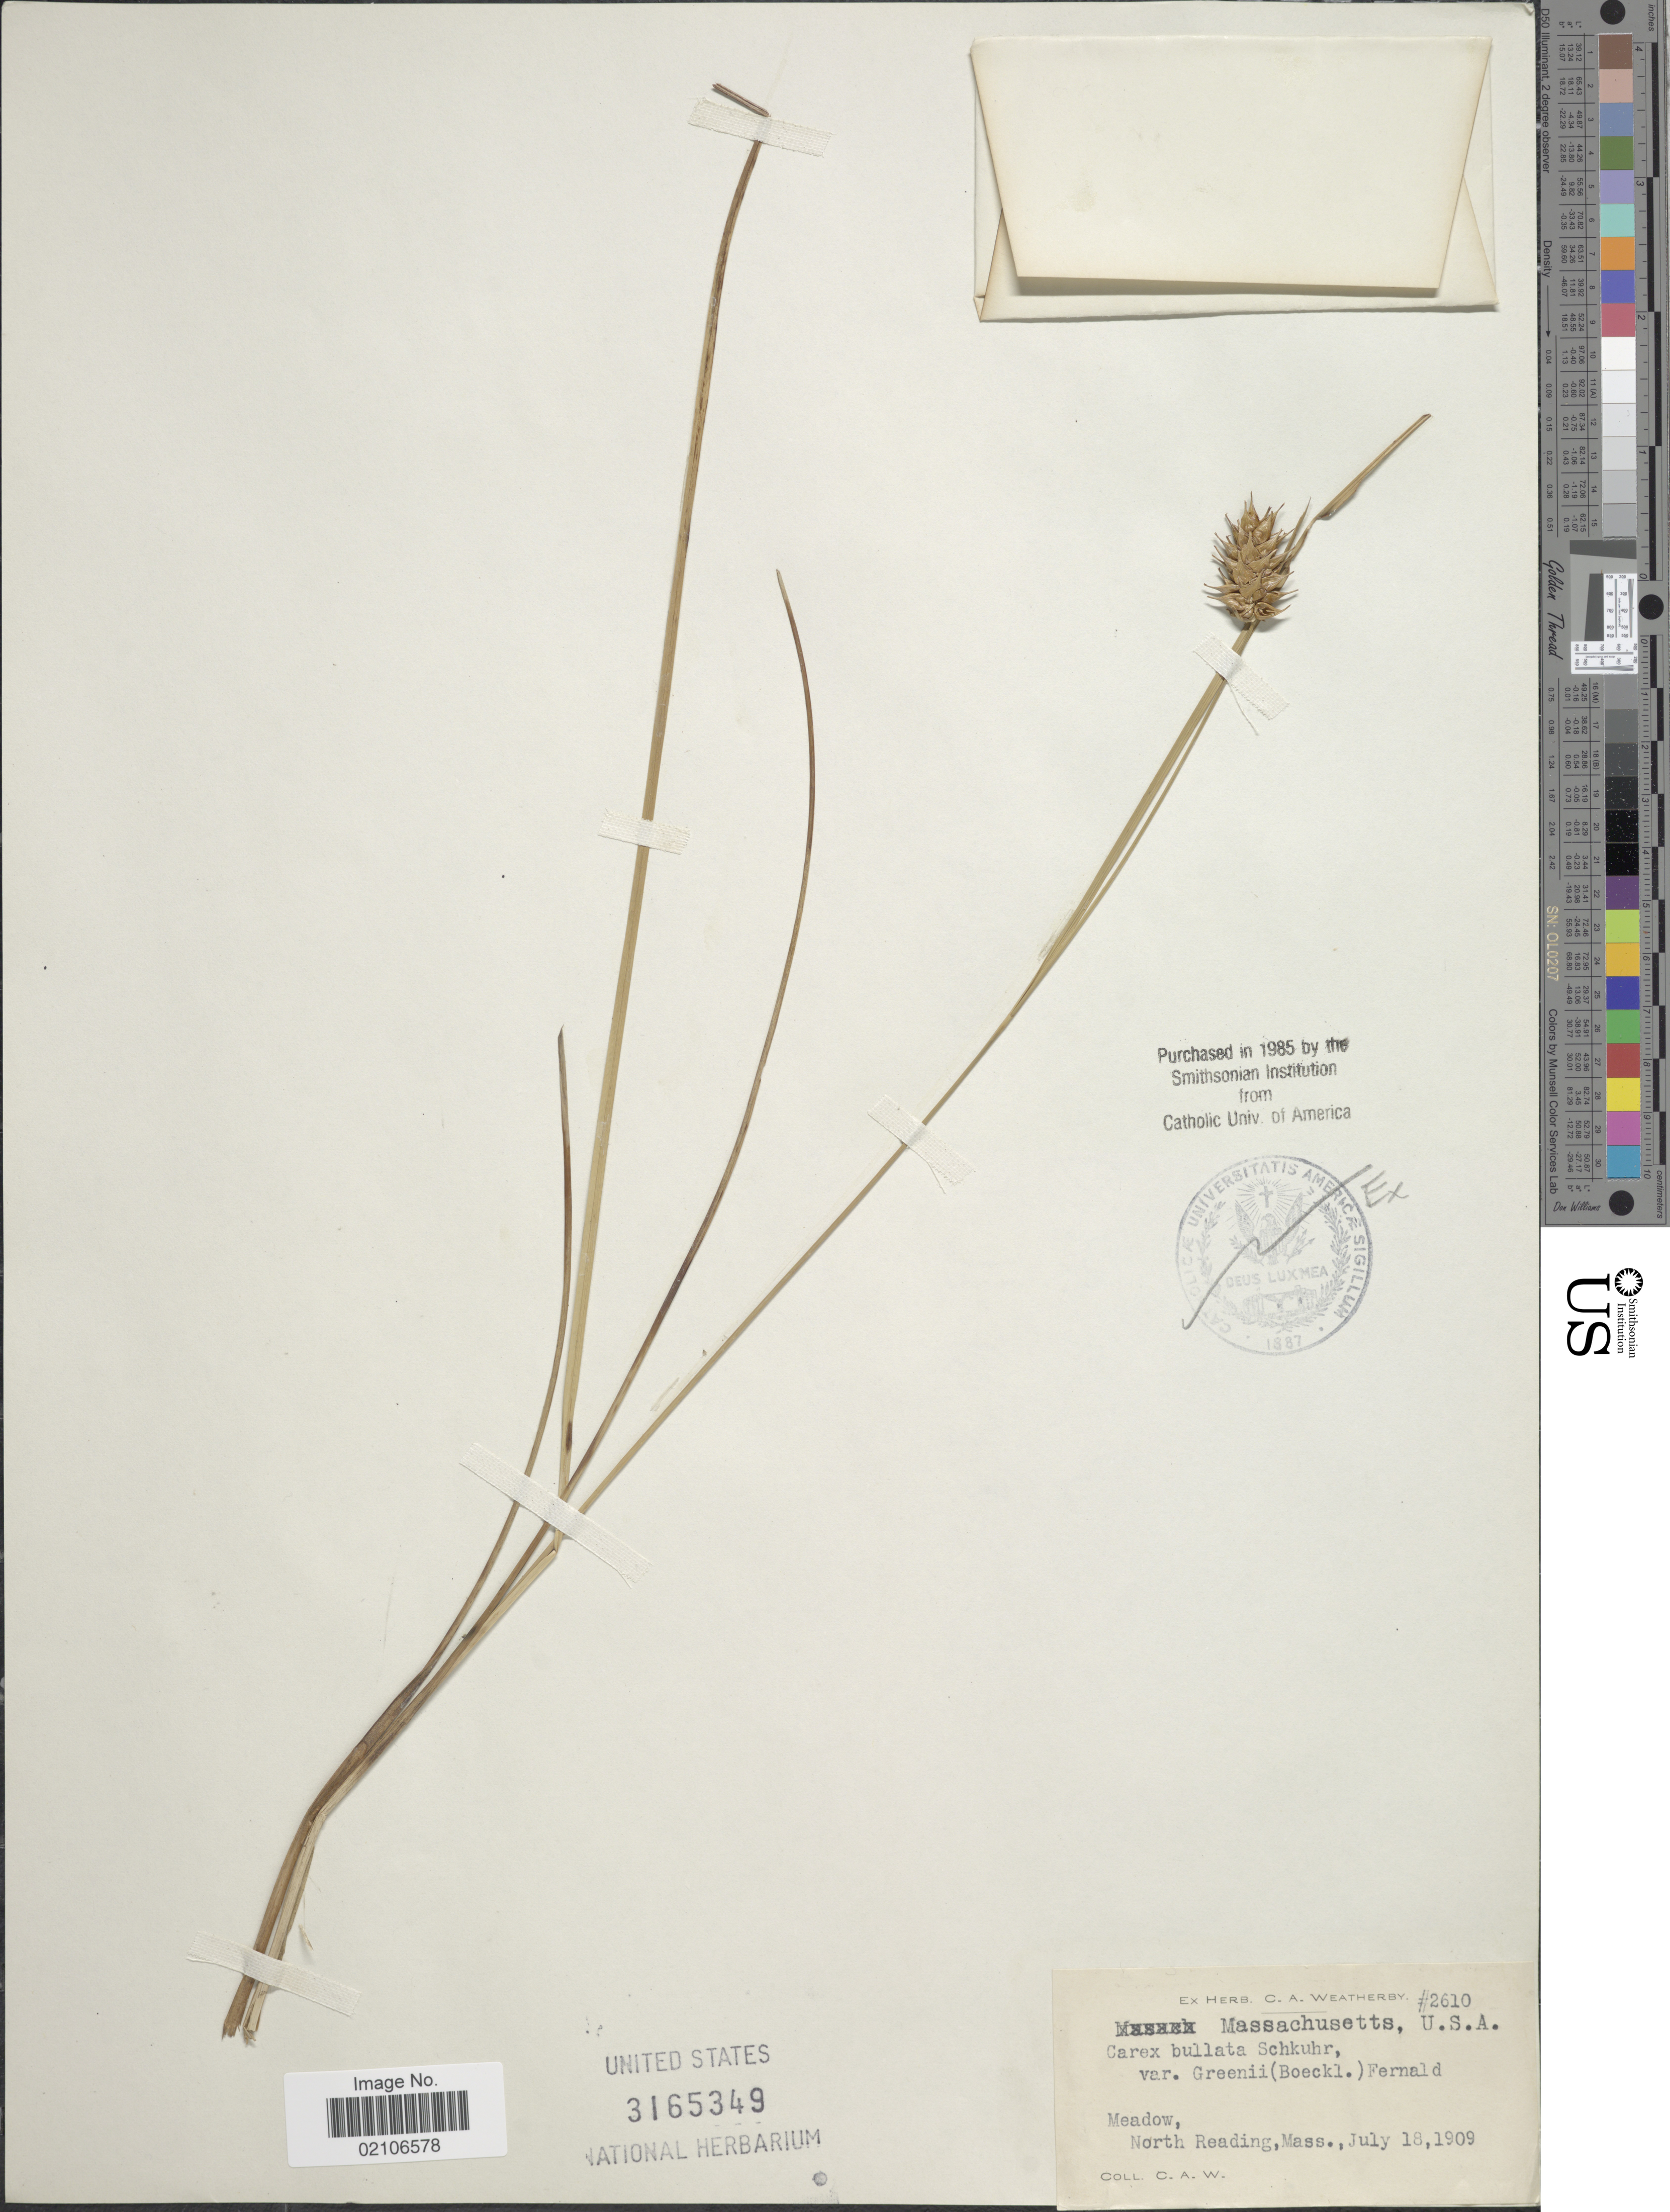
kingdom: Plantae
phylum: Tracheophyta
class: Liliopsida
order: Poales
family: Cyperaceae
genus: Carex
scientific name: Carex bullata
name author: Schkuhr ex Willd.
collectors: C. A. Weatherby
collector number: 2610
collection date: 1909-07-18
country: United States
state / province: Massachusetts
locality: Meadow, North Reading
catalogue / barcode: US 3165349